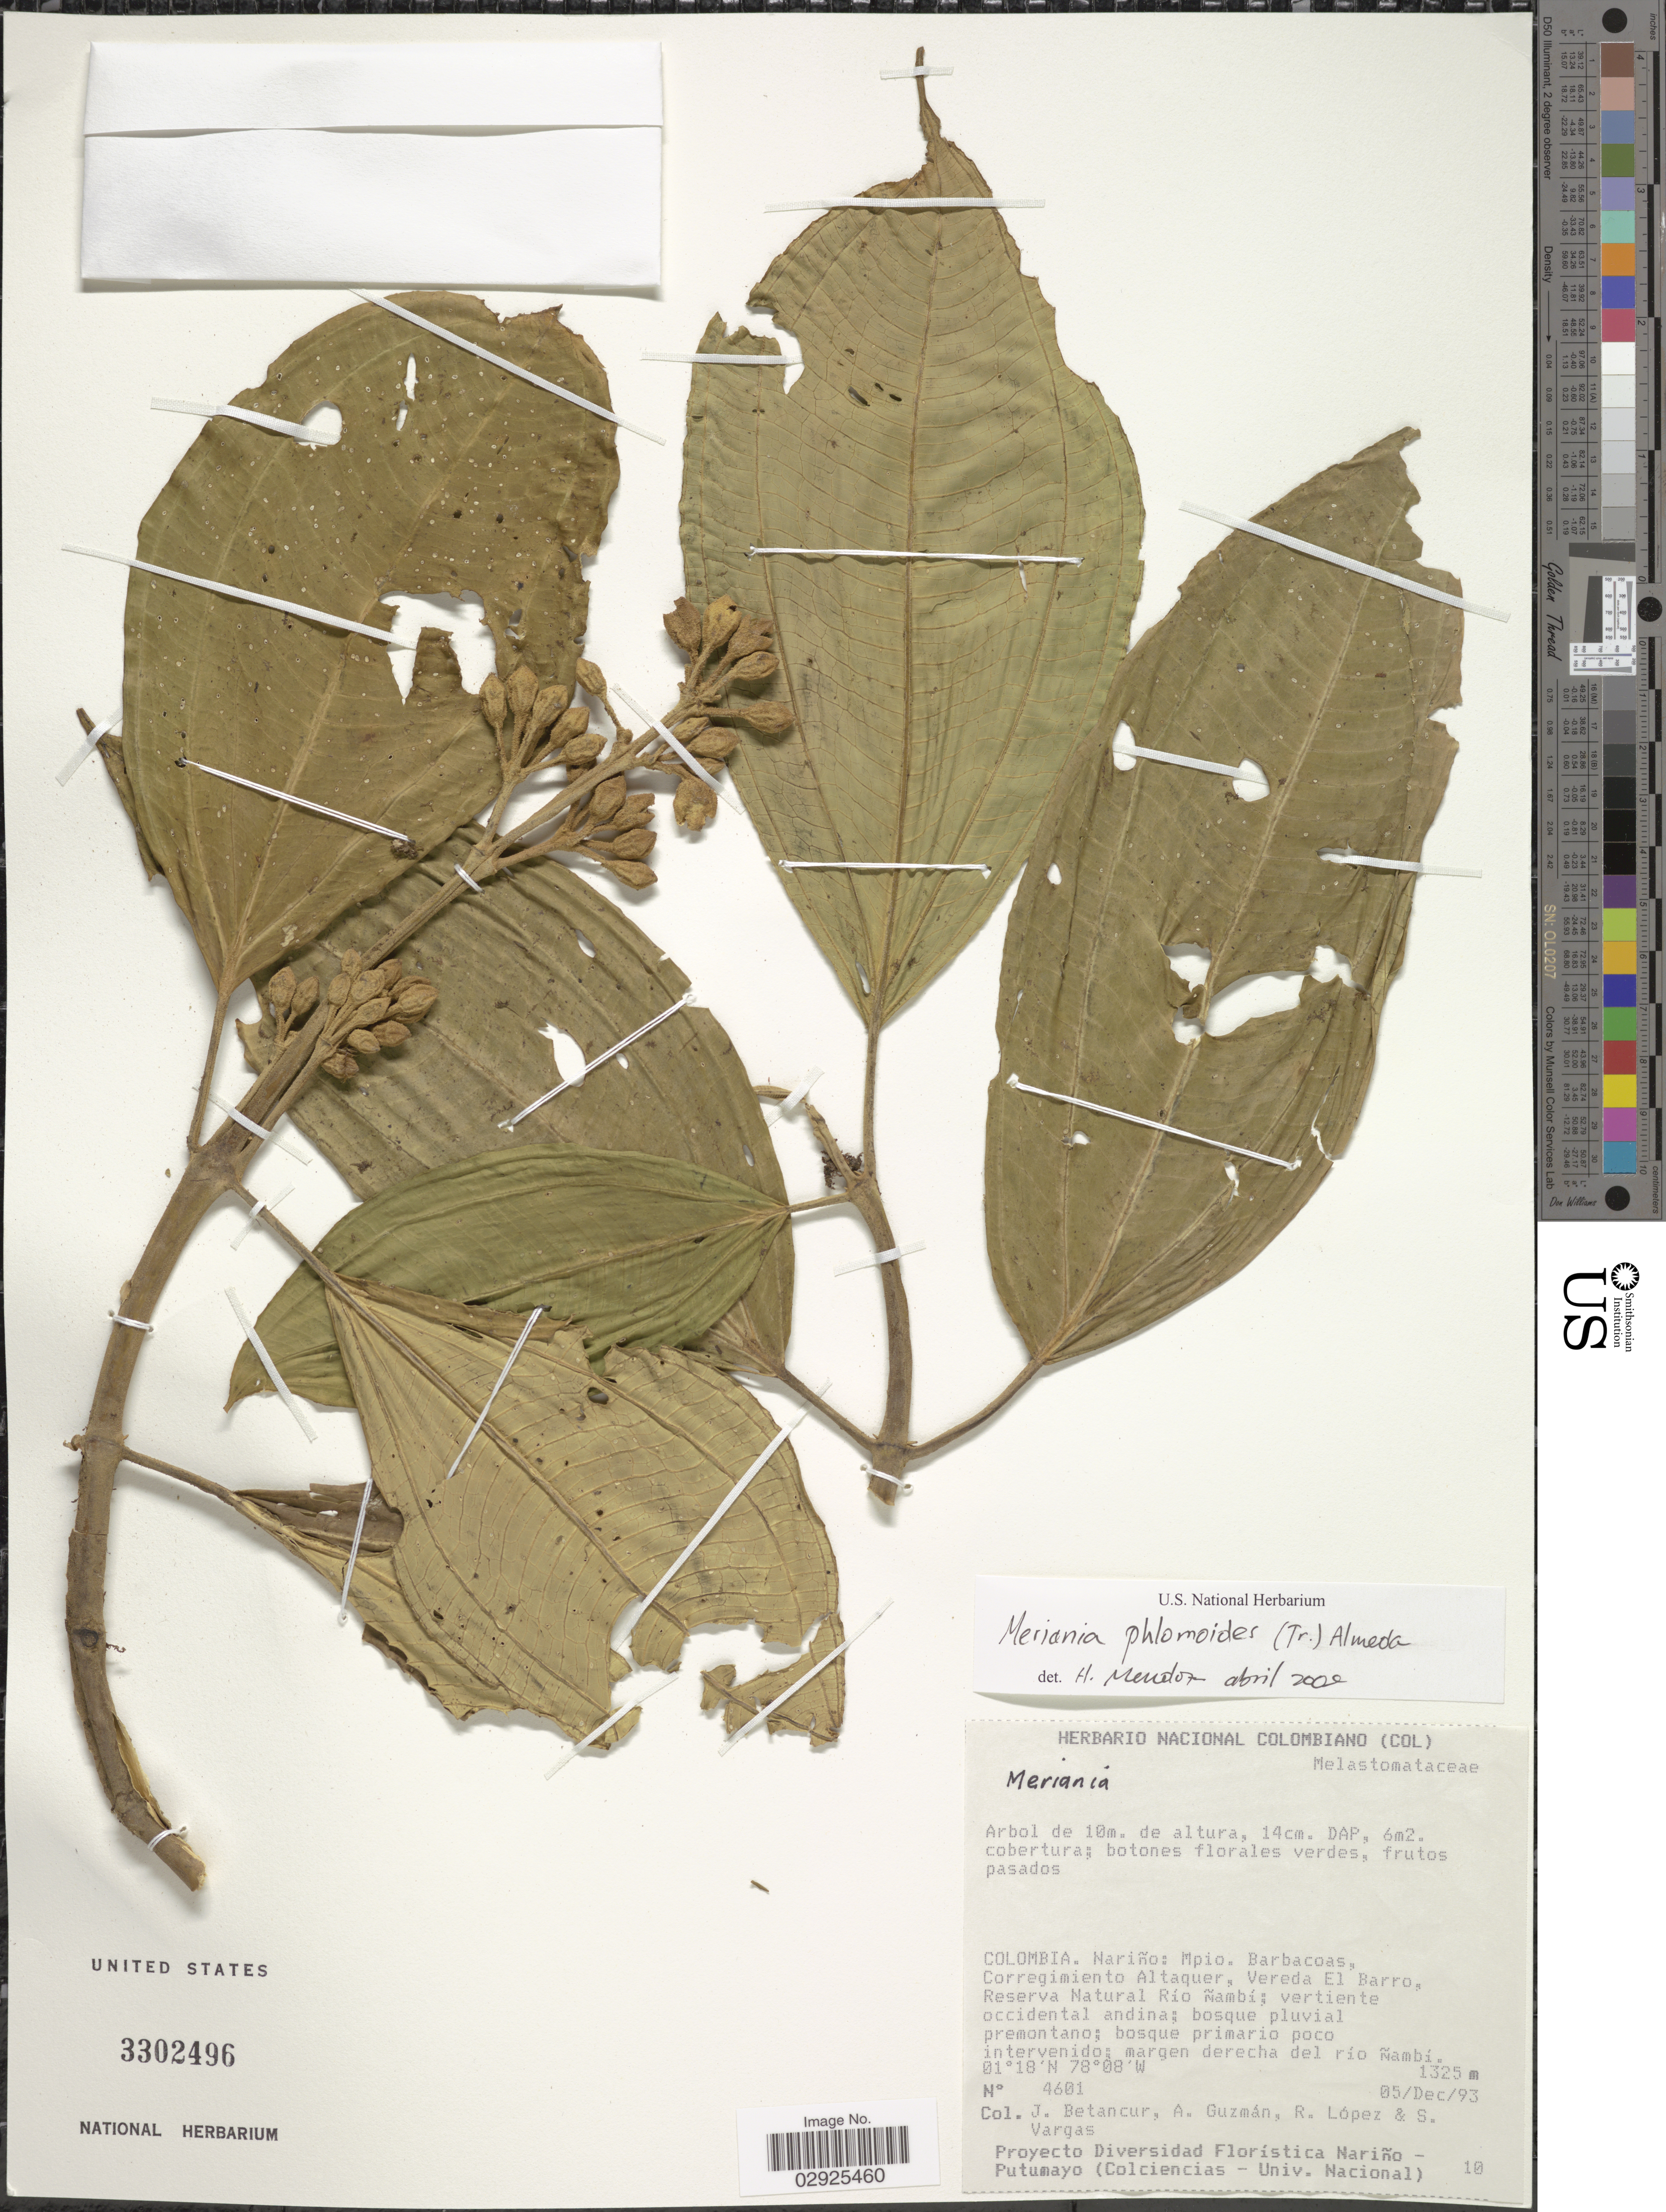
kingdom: Plantae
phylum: Tracheophyta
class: Magnoliopsida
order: Myrtales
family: Melastomataceae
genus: Meriania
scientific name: Meriania phlomoides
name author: (Triana) Almeda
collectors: J. Betancur, A. Guzman, R. Lopez & S. Vargas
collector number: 4601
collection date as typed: Transcribed d/m/y: 5/12/93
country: Colombia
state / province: Nariño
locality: Nariño: Mpio. Barbacoas, Corregimiento Altaquer, Vereda El Barro, Reserva Natural Rio ñambi; vertiente occidental andina.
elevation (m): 1325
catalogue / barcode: US 3302496